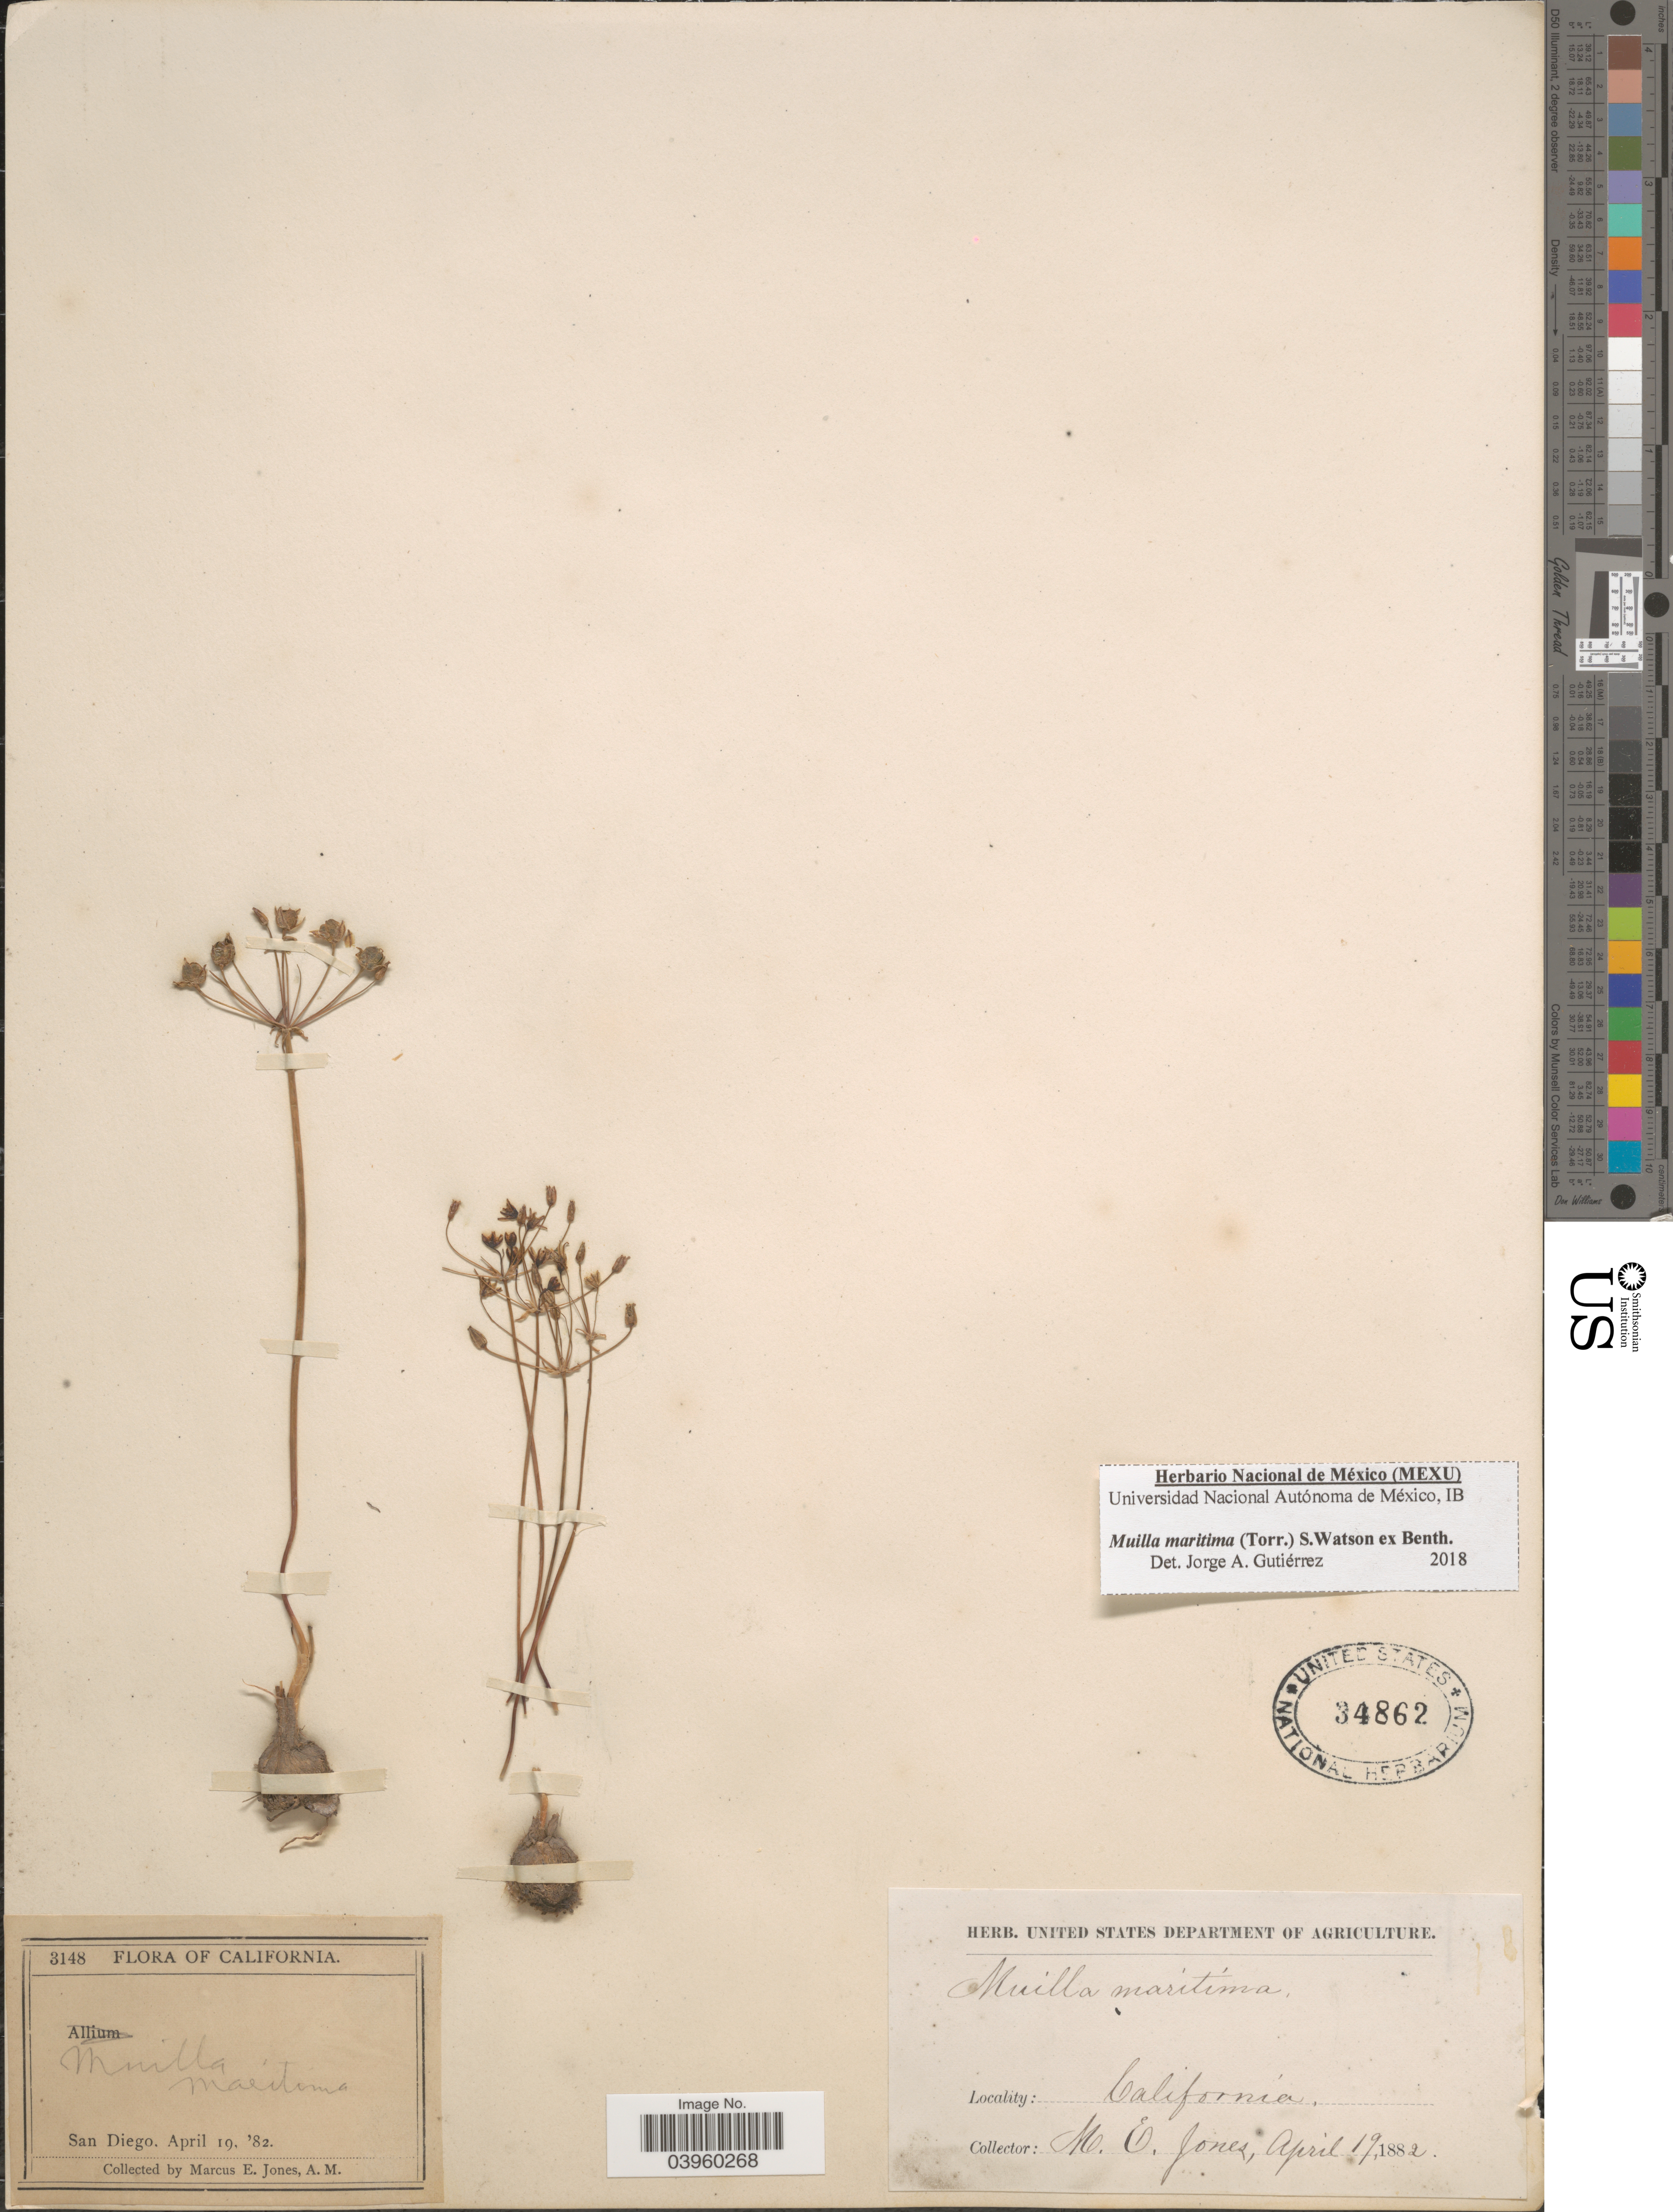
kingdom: Plantae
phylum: Tracheophyta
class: Liliopsida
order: Asparagales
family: Asparagaceae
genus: Muilla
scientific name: Muilla maritima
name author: (Torr.) S. Watson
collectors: M. E. Jones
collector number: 3148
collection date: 1882-04-19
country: United States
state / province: California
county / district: San Diego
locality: San Diego.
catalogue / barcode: US 34862